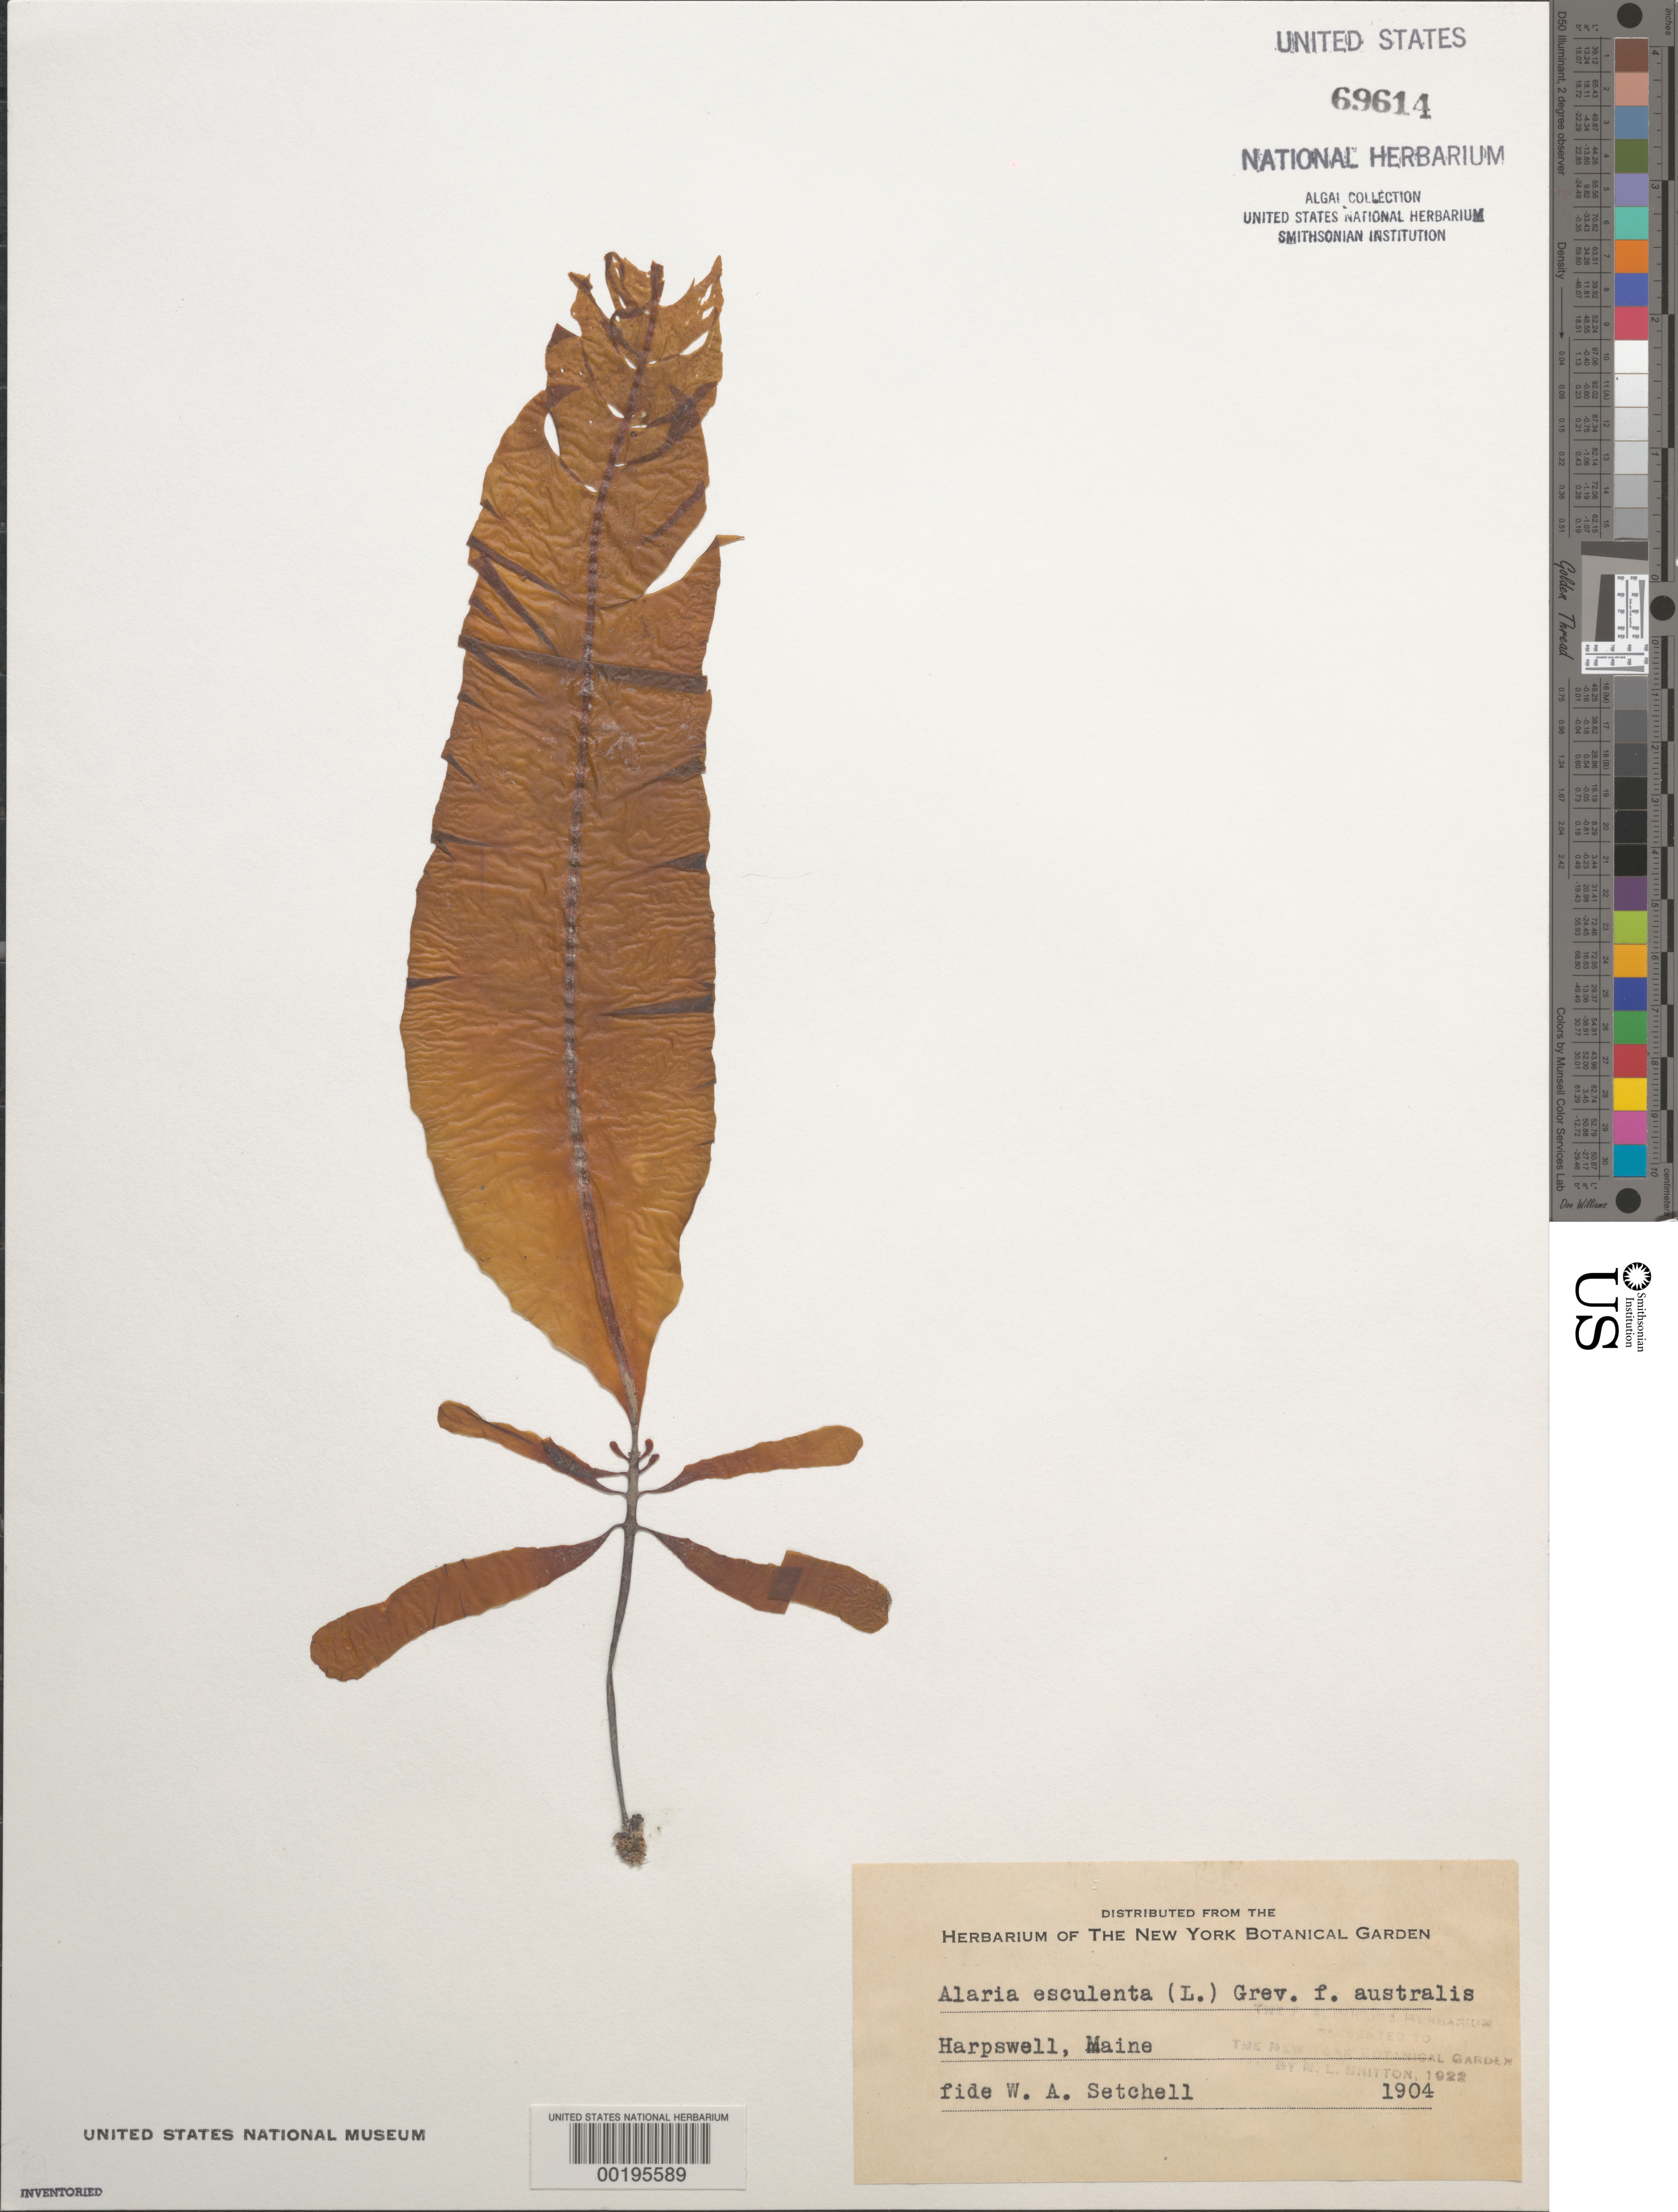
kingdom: Chromista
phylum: Ochrophyta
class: Phaeophyceae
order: Laminariales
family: Alariaceae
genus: Alaria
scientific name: Alaria esculenta f. australis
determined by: Setchell, William A.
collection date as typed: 1904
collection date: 1904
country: United States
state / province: Maine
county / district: Cumberland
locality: Harpswell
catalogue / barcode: US 69614